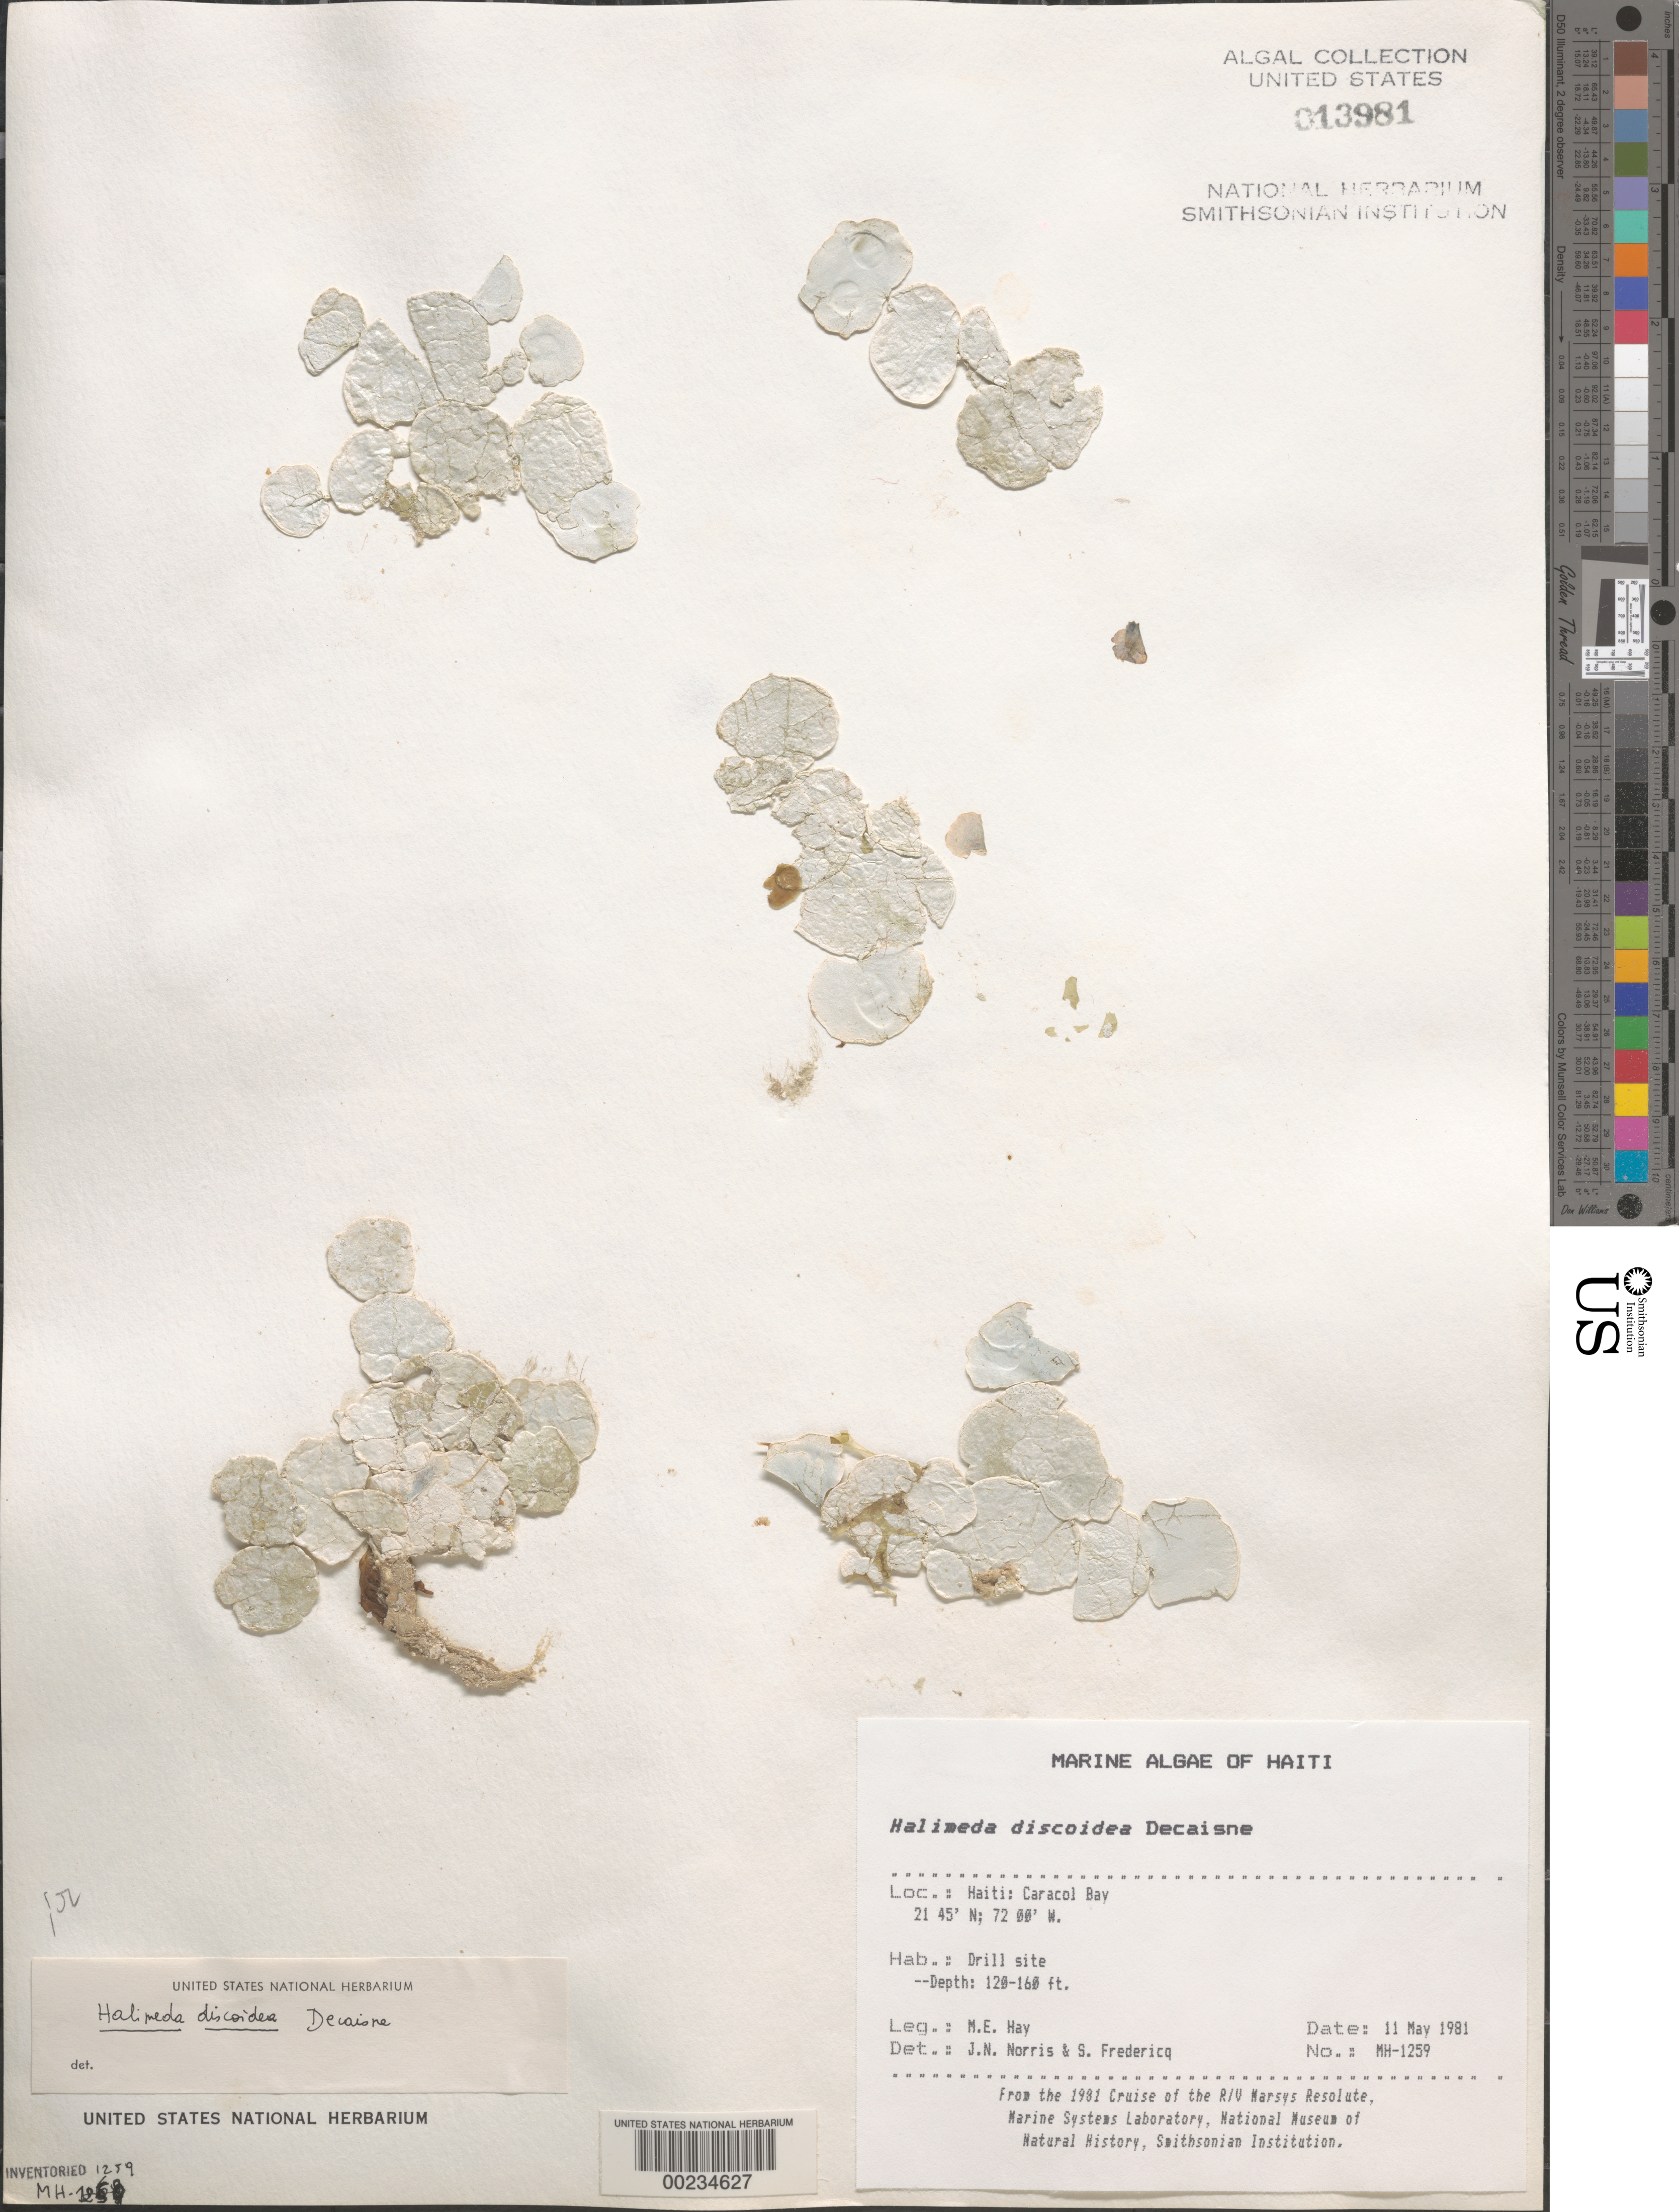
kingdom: Plantae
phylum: Chlorophyta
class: Ulvophyceae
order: Bryopsidales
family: Halimedaceae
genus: Halimeda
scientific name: Halimeda discoidea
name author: Decne.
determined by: Norris, J. N.; Fredericq, S.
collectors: M. E. Hay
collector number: MEH-1259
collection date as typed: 11 May 1981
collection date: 1981-05-11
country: Haiti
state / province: Nord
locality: Caracol Bay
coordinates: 21 45'N, 72 00'W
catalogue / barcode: US 13981